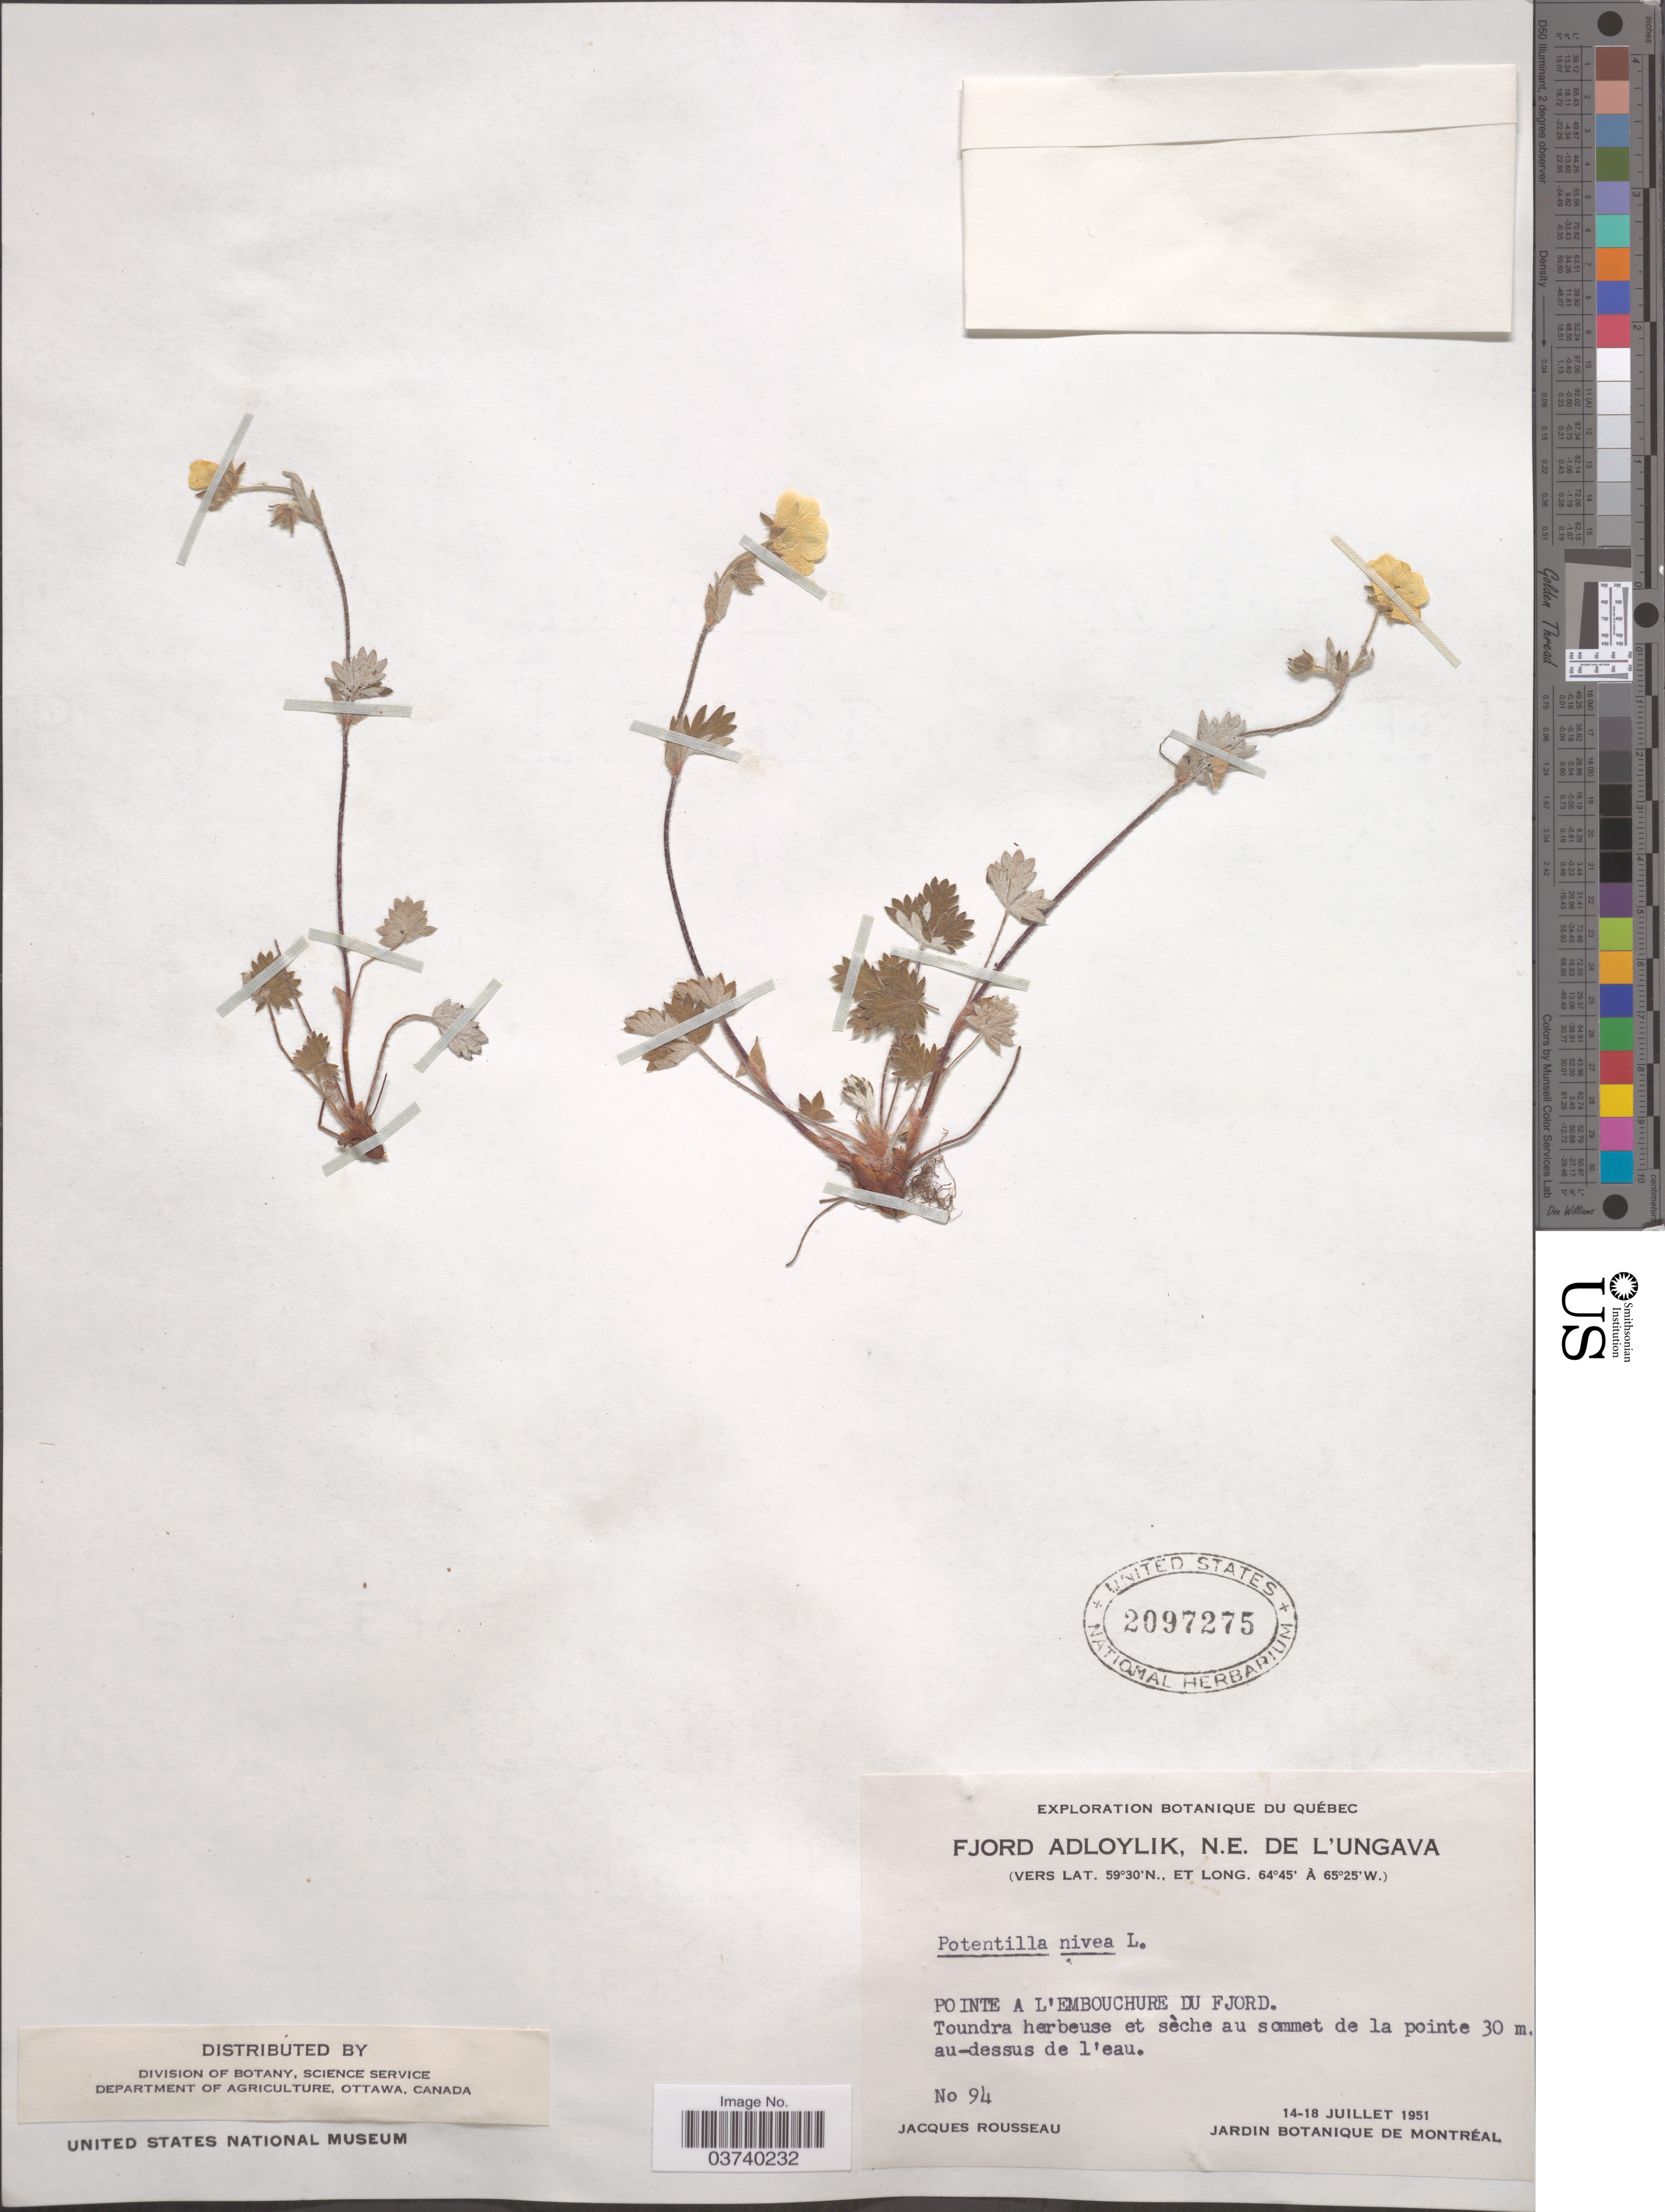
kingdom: Plantae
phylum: Tracheophyta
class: Magnoliopsida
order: Rosales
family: Rosaceae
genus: Potentilla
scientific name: Potentilla nivea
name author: L.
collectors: J. Rousseau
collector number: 94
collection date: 1951-07-14/1951-07-18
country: Canada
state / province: Quebec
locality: Fjord Adloylik, N. E. de l'Ungava. Pointe a l'Embouchure du Fjord.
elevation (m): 30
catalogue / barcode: US 2097275